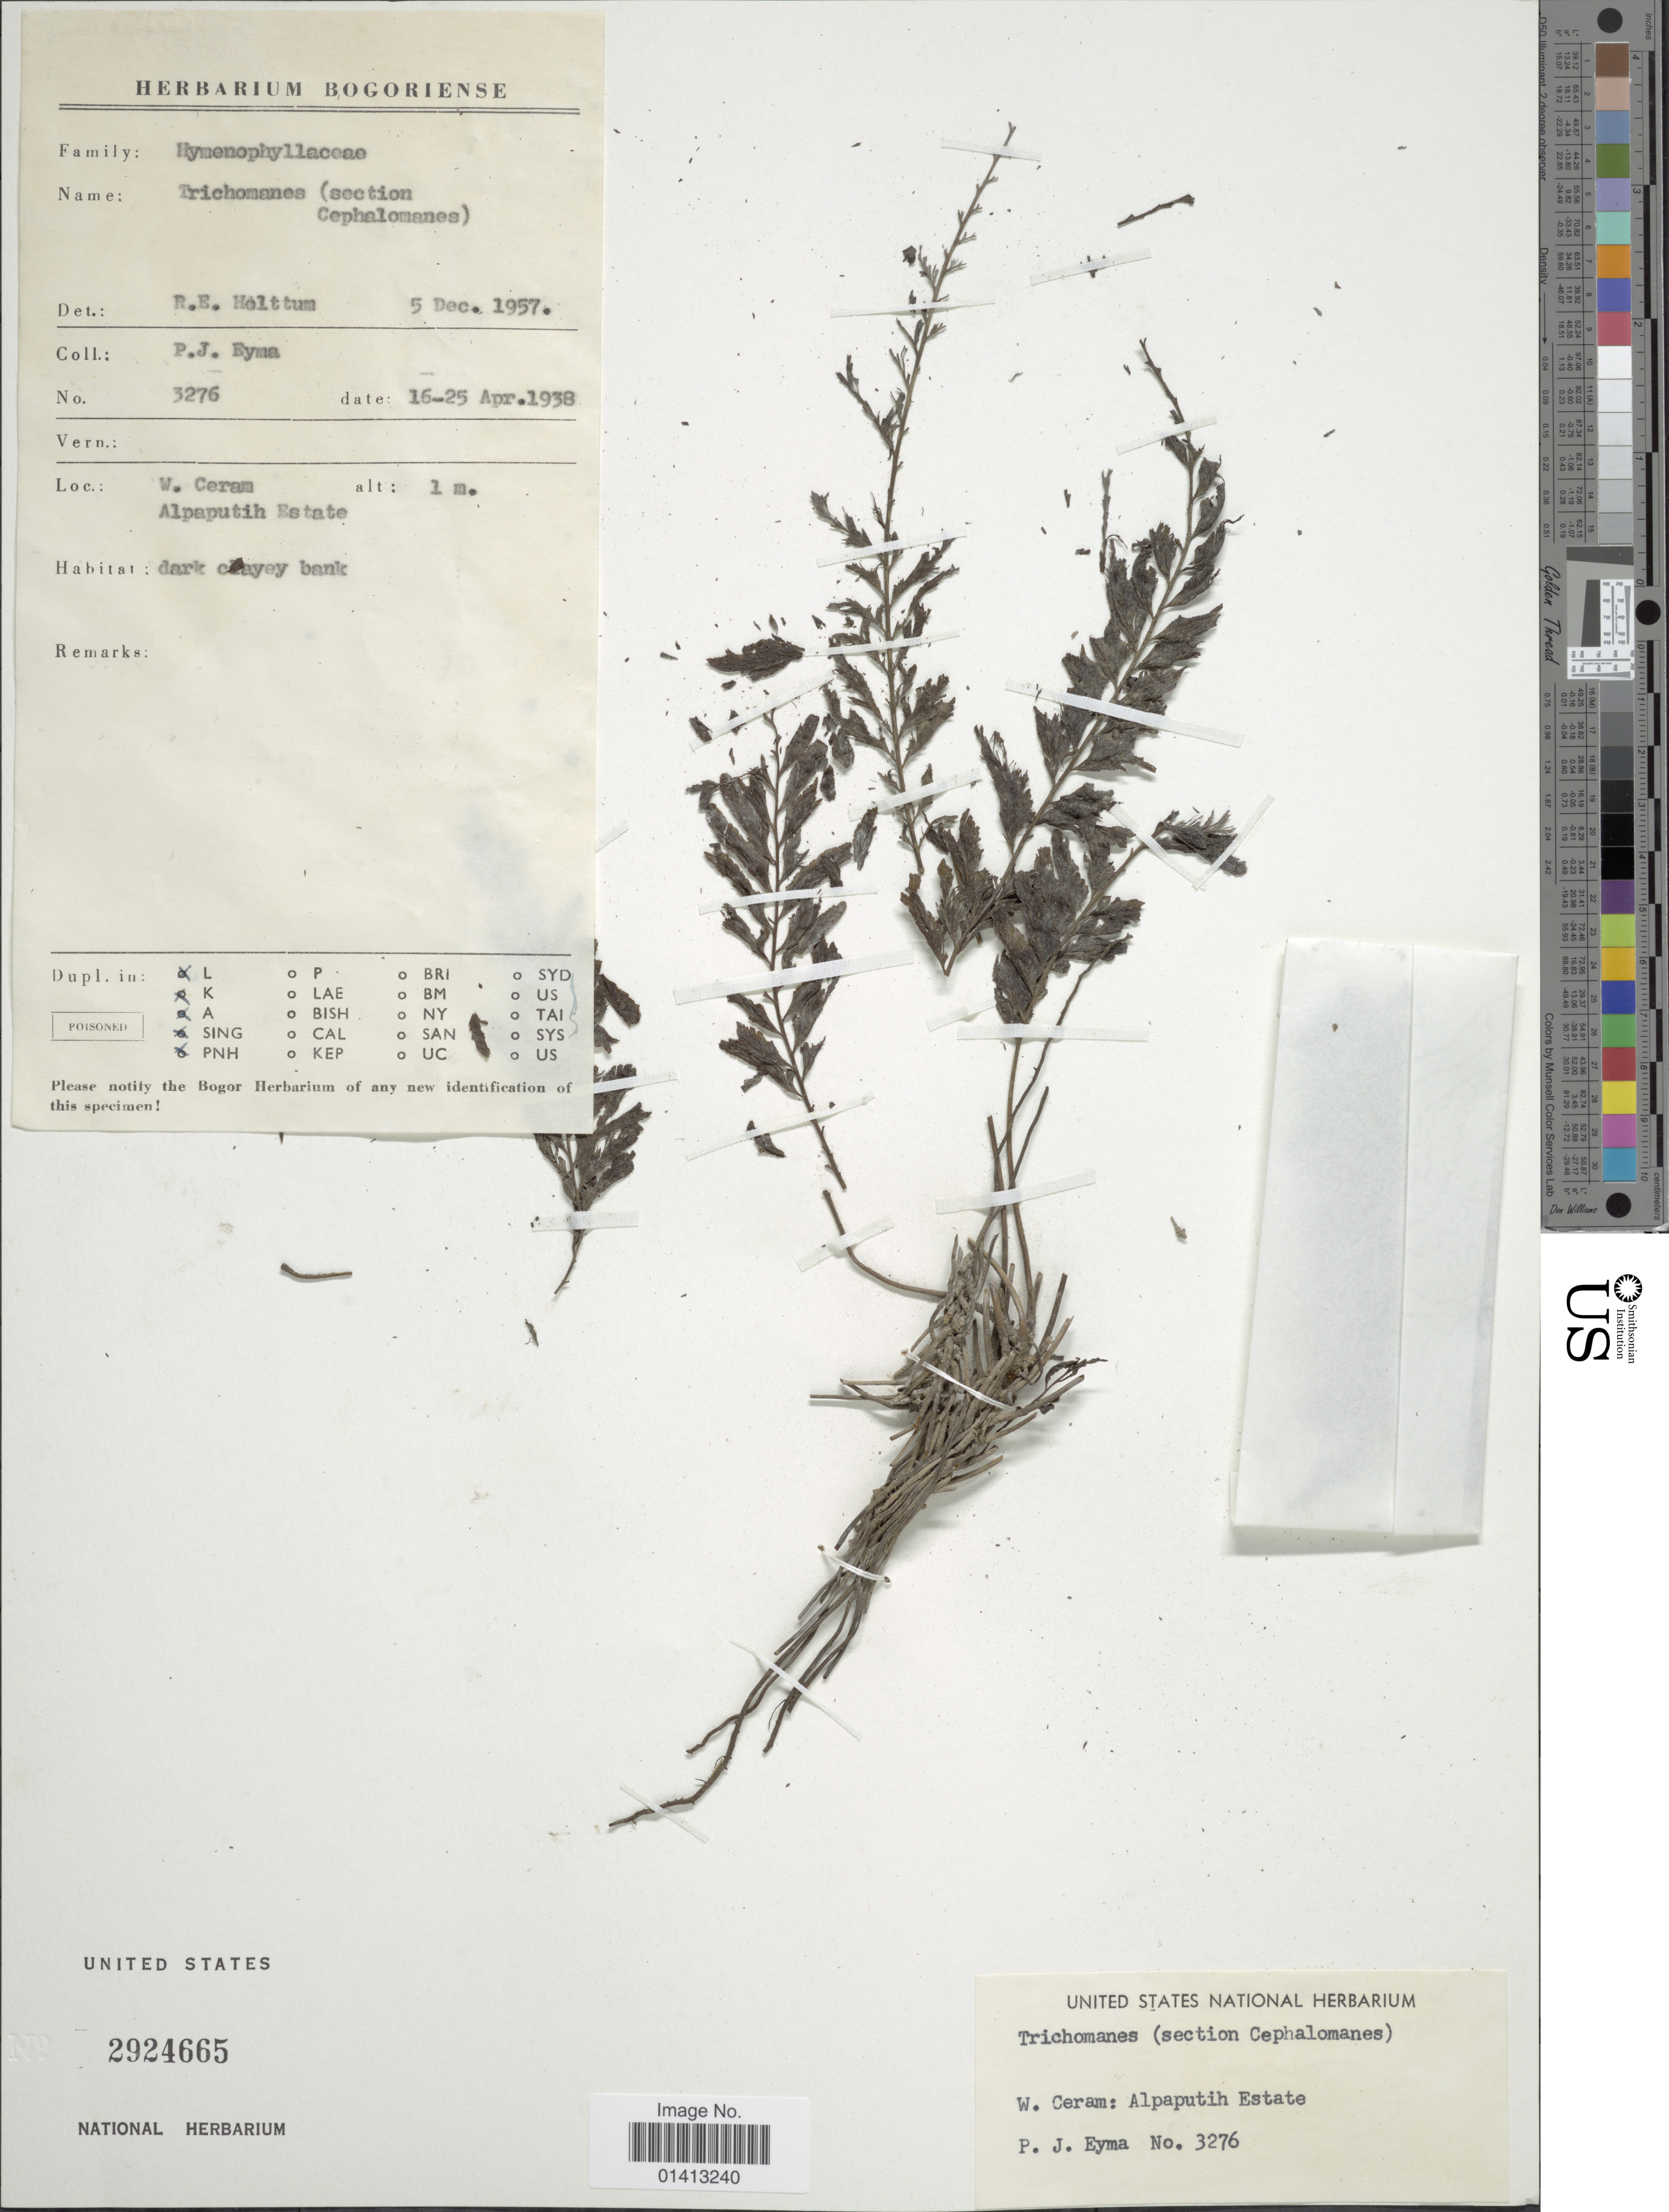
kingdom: Plantae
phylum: Tracheophyta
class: Polypodiopsida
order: Hymenophyllales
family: Hymenophyllaceae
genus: Crepidomanes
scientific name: Crepidomanes sp.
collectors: P. J. Eyma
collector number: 3276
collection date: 1938-04-16/1938-04-25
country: Indonesia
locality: W. Ceram, Alpaputih Estate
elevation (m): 1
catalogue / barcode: US 2924665